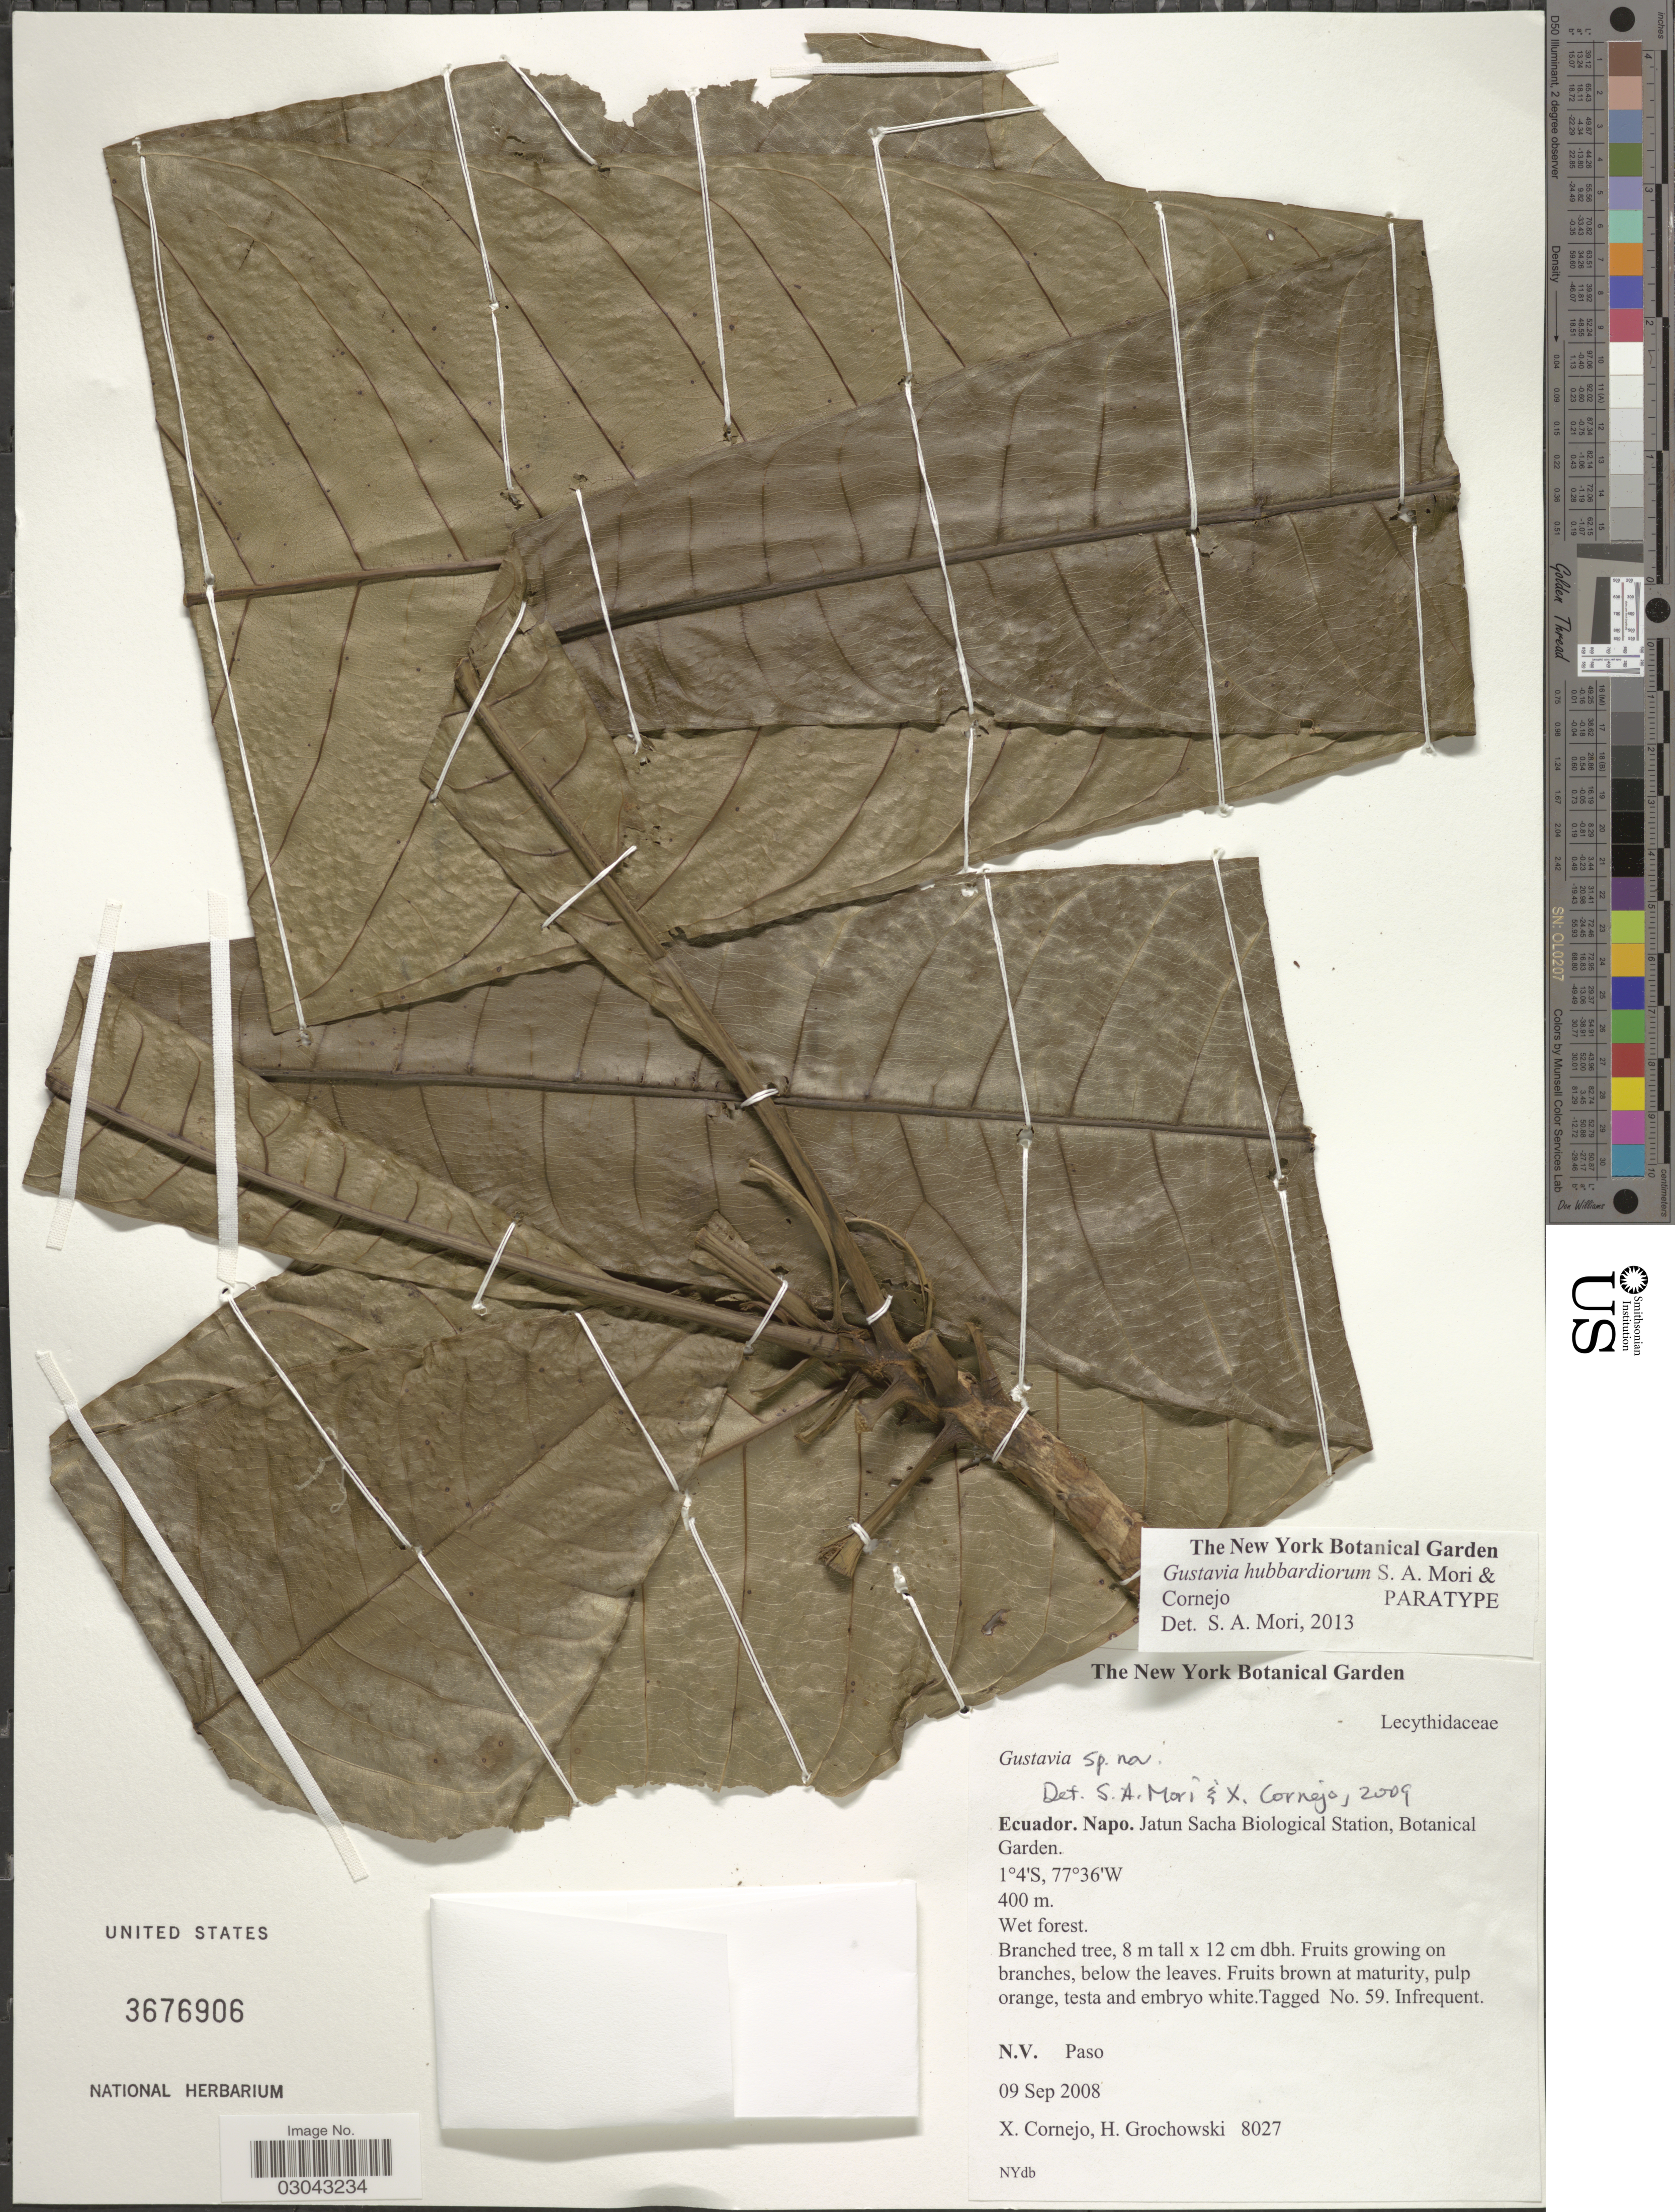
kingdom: Plantae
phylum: Tracheophyta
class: Magnoliopsida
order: Ericales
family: Lecythidaceae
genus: Gustavia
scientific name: Gustavia hubbardiorum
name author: S.A. Mori & Cornejo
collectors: X. F. Cornejo & H. Grochowski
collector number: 8027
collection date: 2008-09-09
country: Ecuador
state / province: Napo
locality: Jatun Sacha Biological Station, Botanical Garden, wet forest.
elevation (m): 400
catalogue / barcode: US 3676906